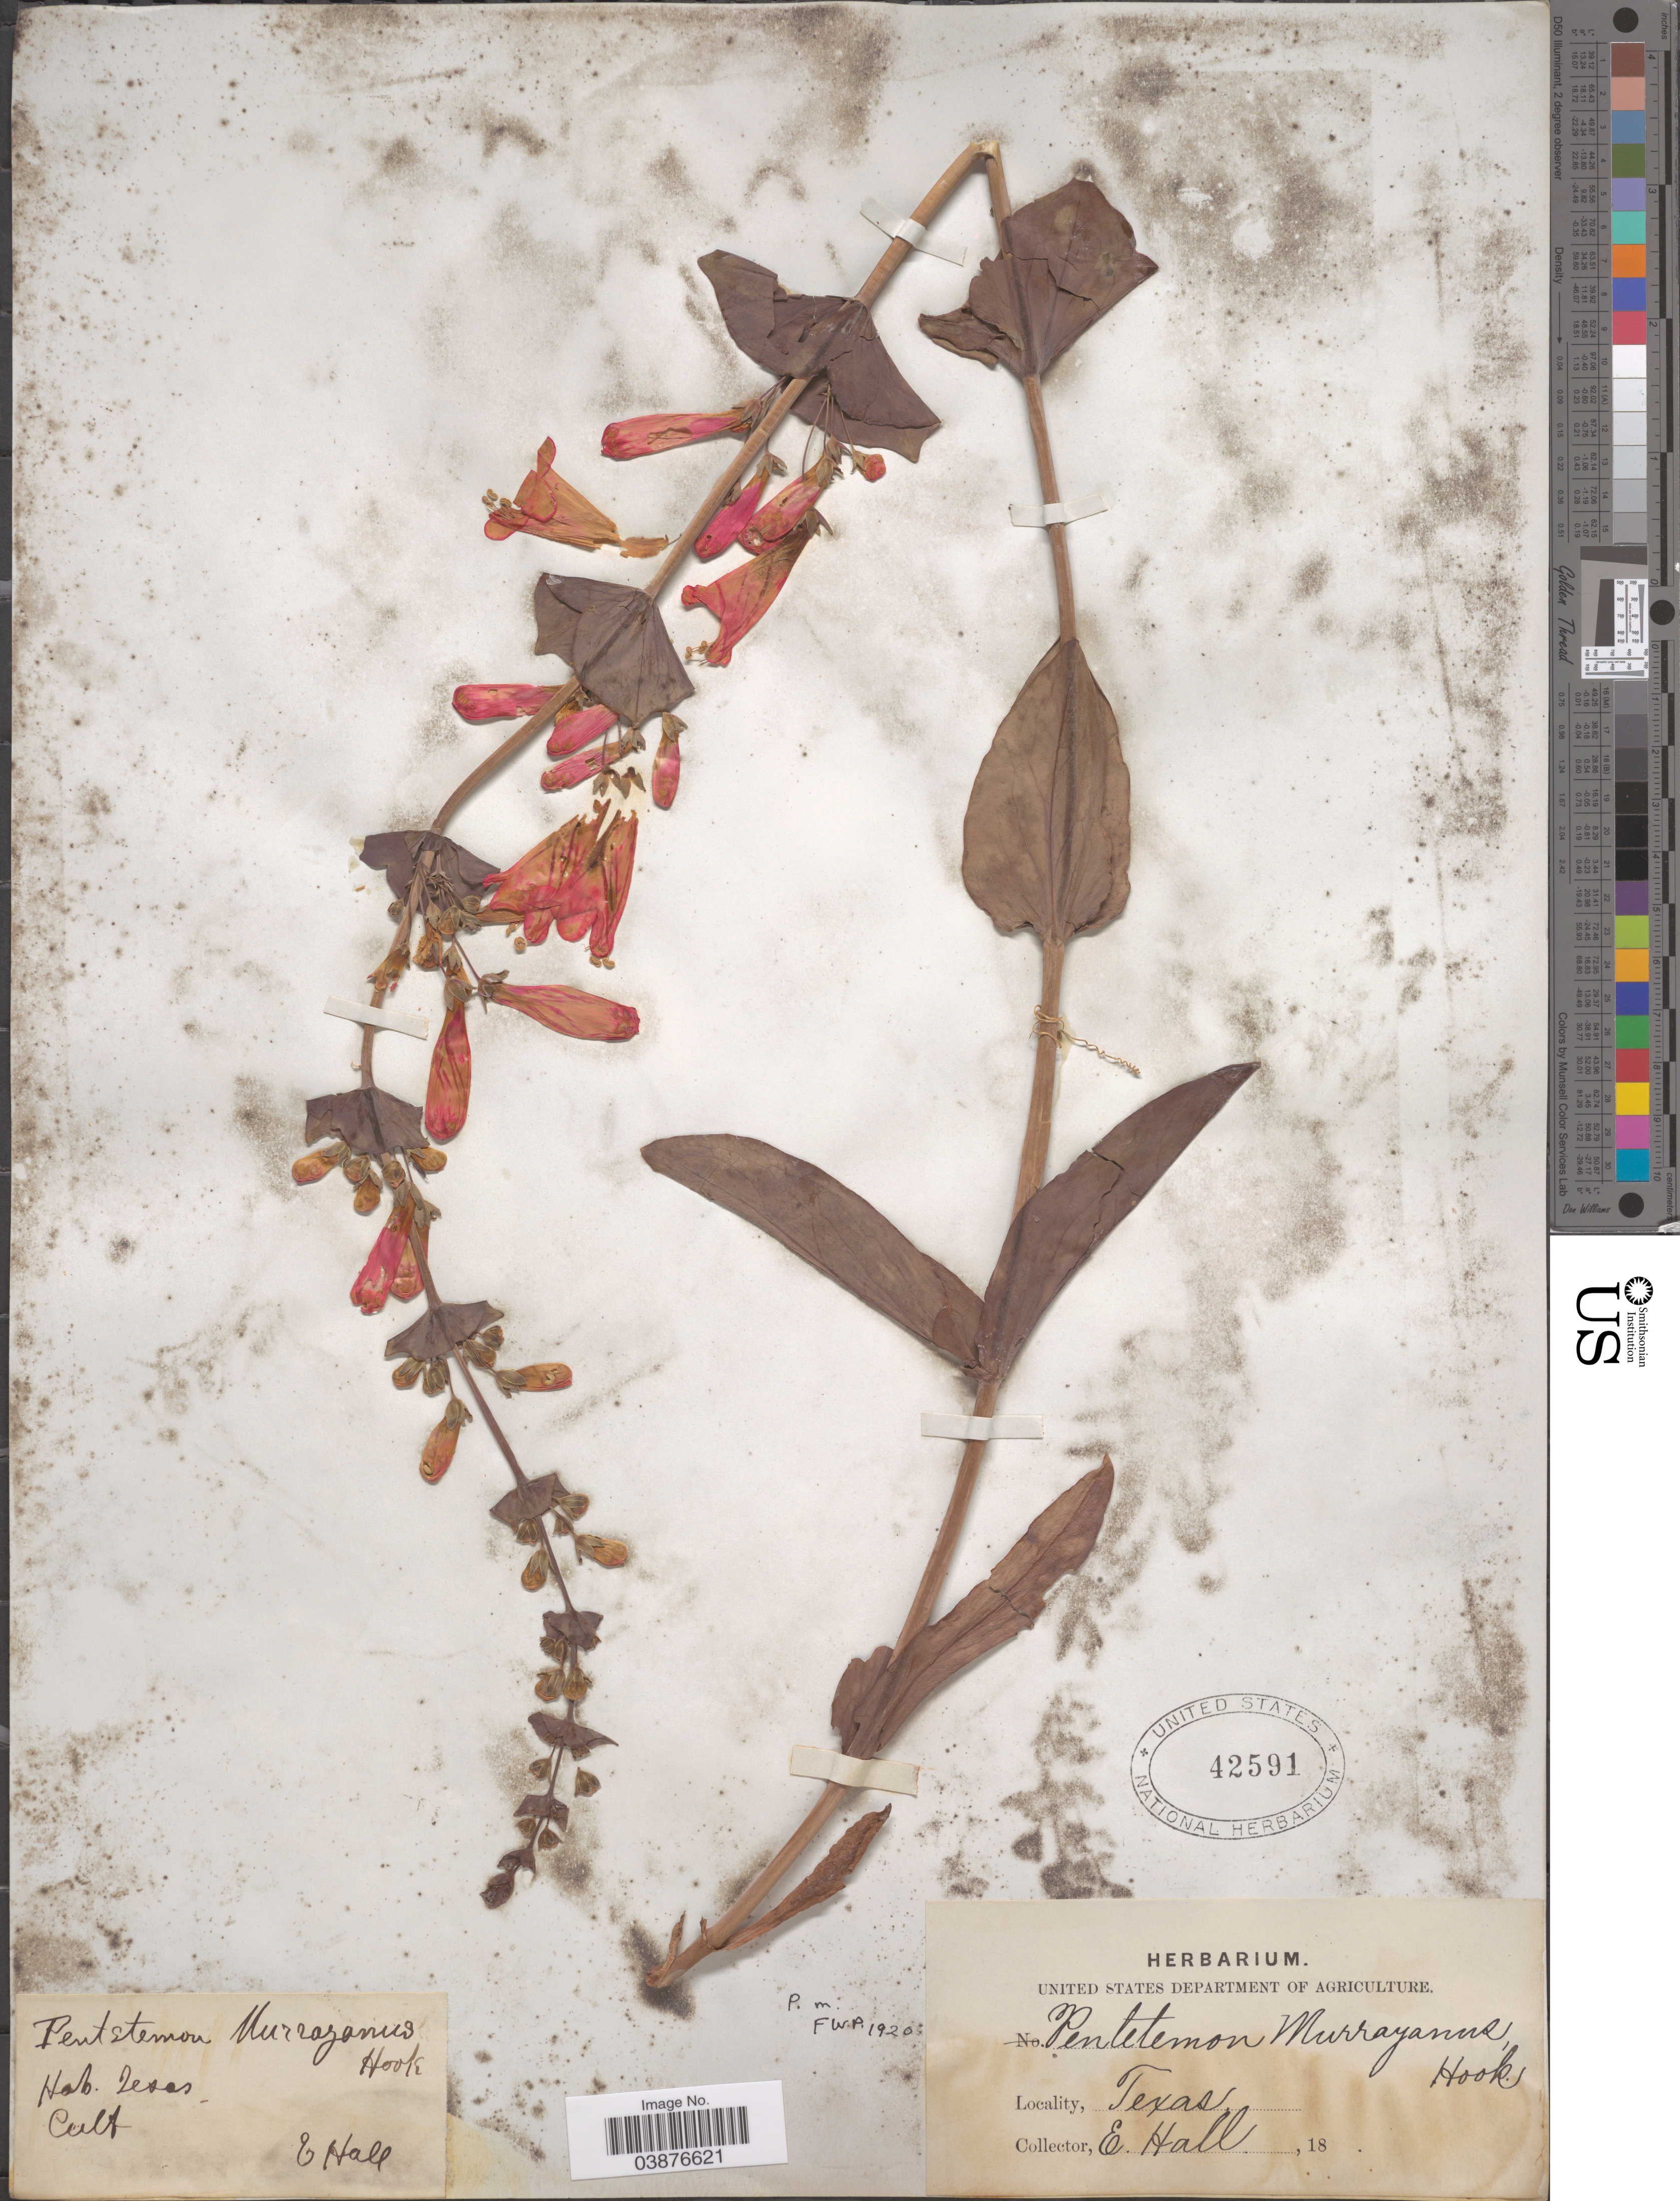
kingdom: Plantae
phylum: Tracheophyta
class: Magnoliopsida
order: Lamiales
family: Plantaginaceae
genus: Penstemon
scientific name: Penstemon murrayanus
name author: Hook.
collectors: E. Hall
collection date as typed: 18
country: United States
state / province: Texas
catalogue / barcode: US 42591